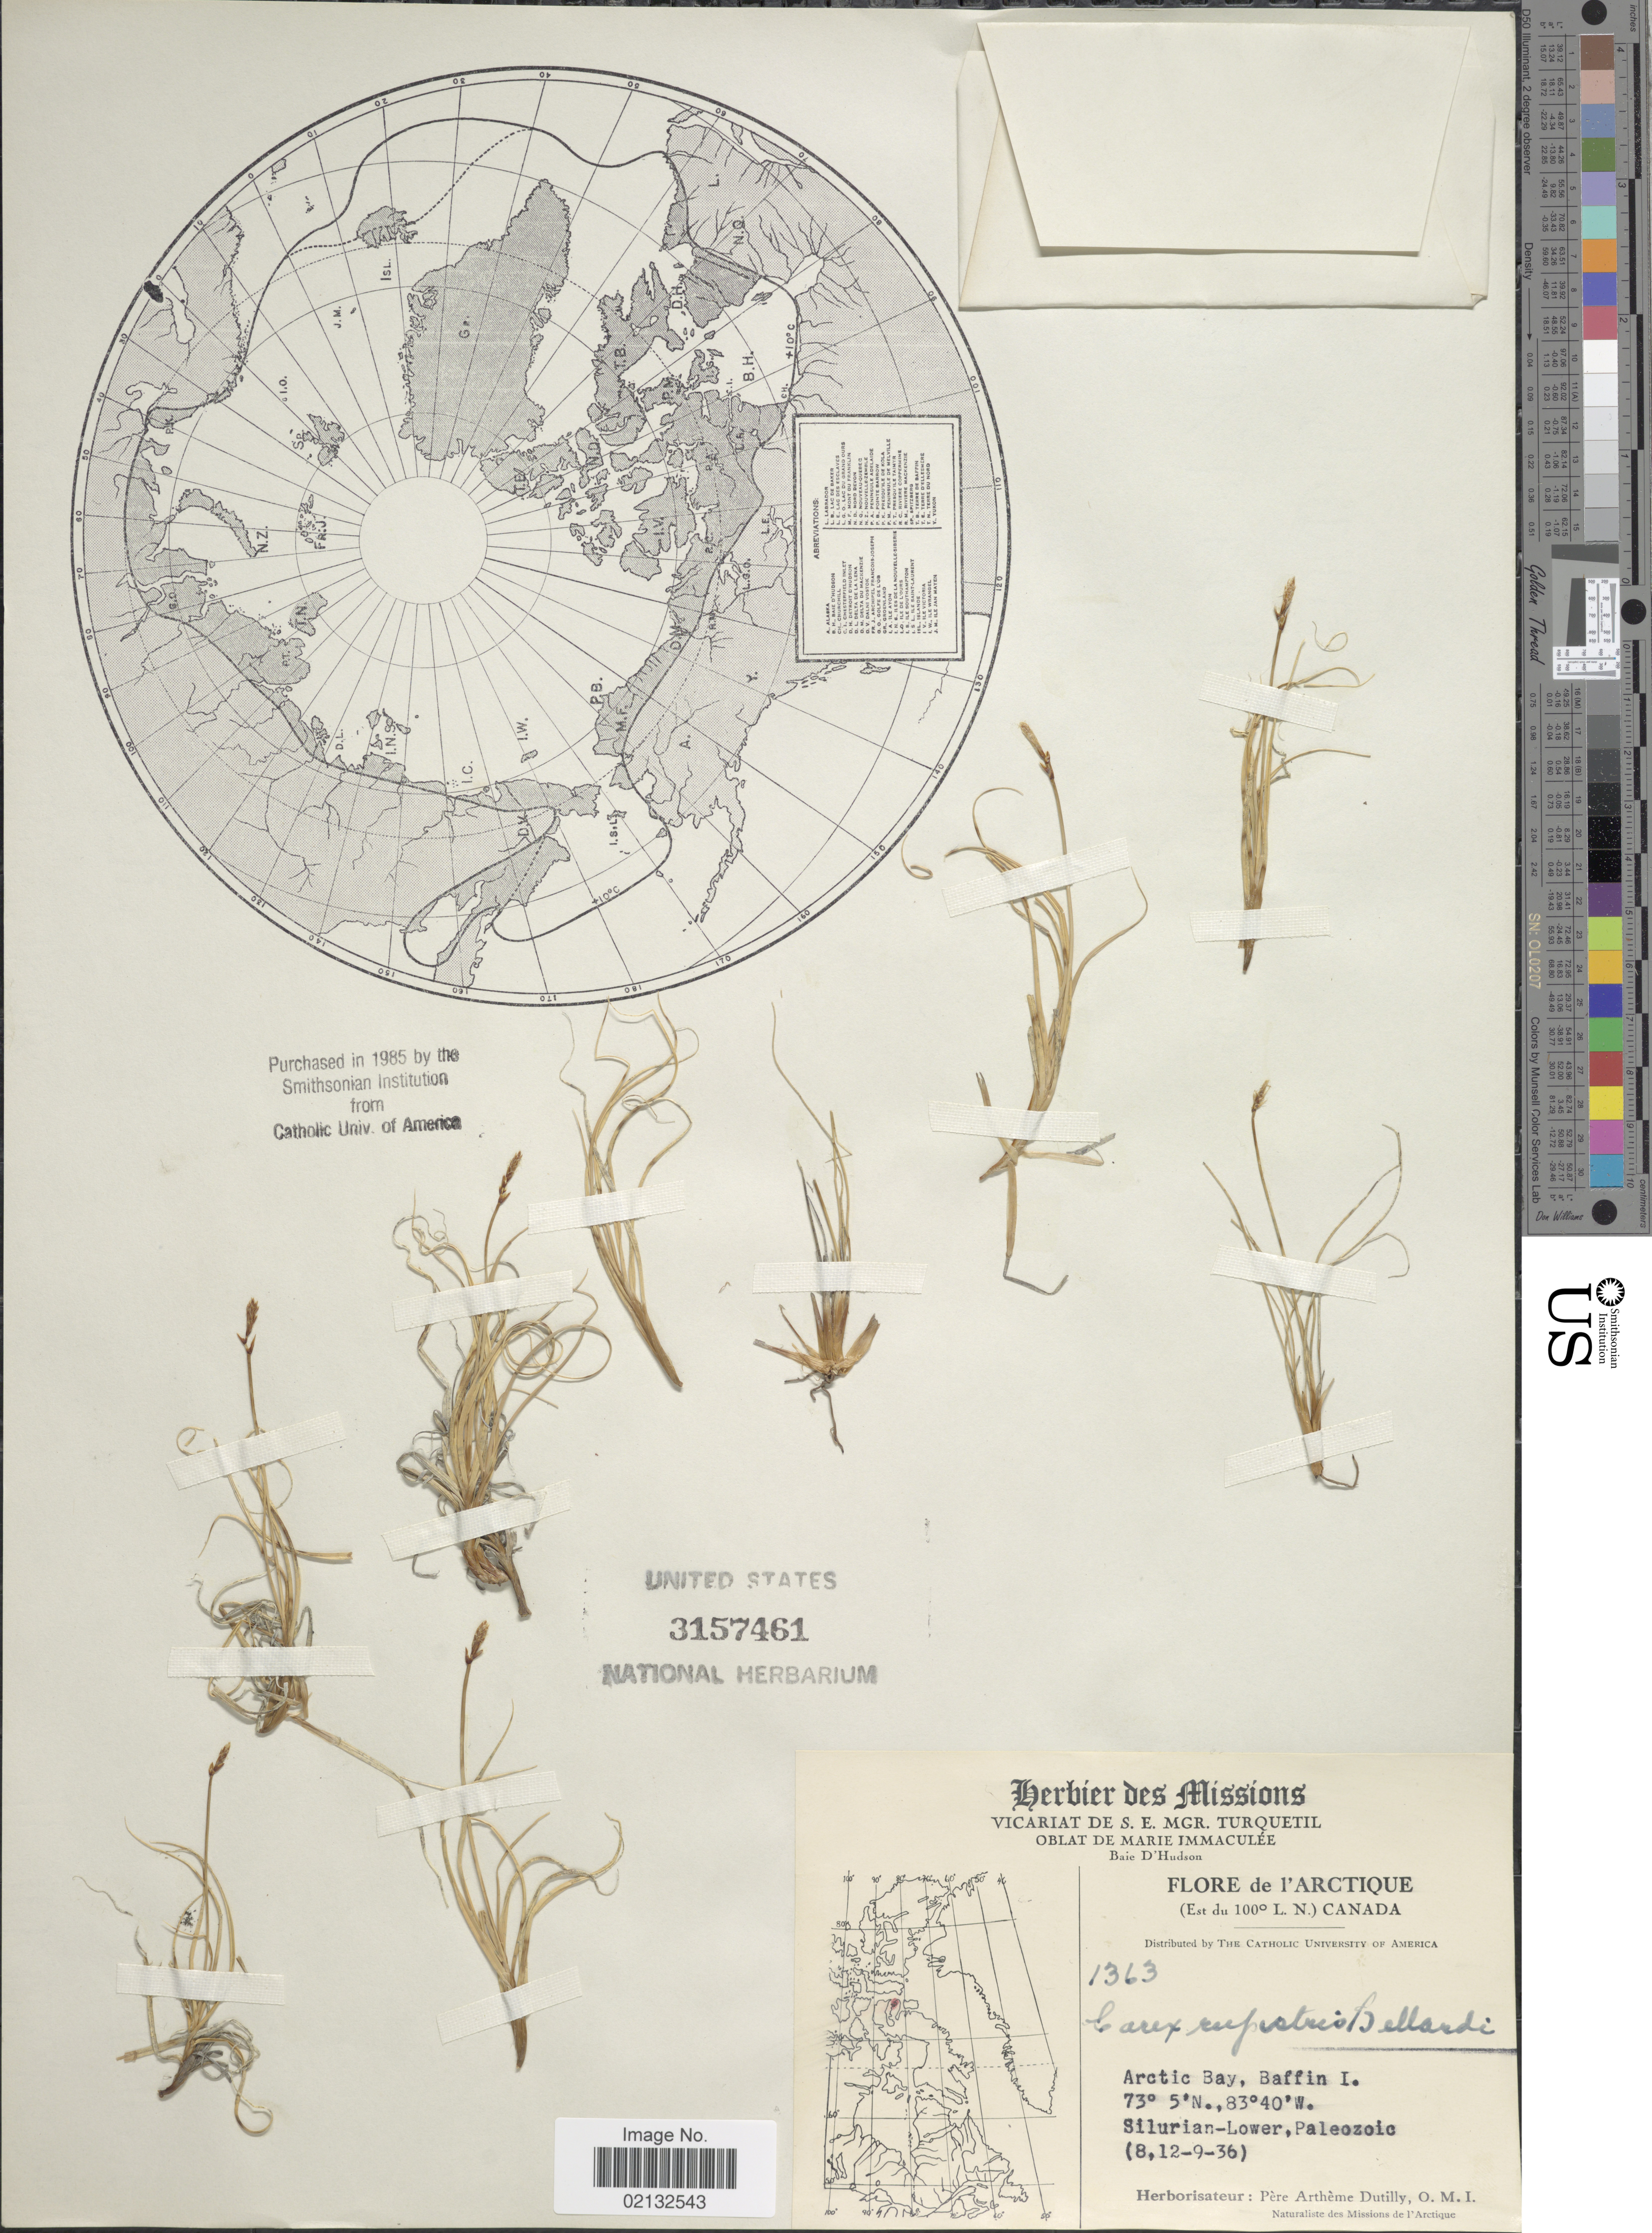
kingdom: Plantae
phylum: Tracheophyta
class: Liliopsida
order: Poales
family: Cyperaceae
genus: Carex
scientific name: Carex rupestris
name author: All.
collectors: A. Dutilly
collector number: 1363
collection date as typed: Transcribed d/m/y: 8/9/36 to 12/9/36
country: Canada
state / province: Nunavut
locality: L' Arctique. Arctic Bay, Baffin I.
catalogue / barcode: US 3157461